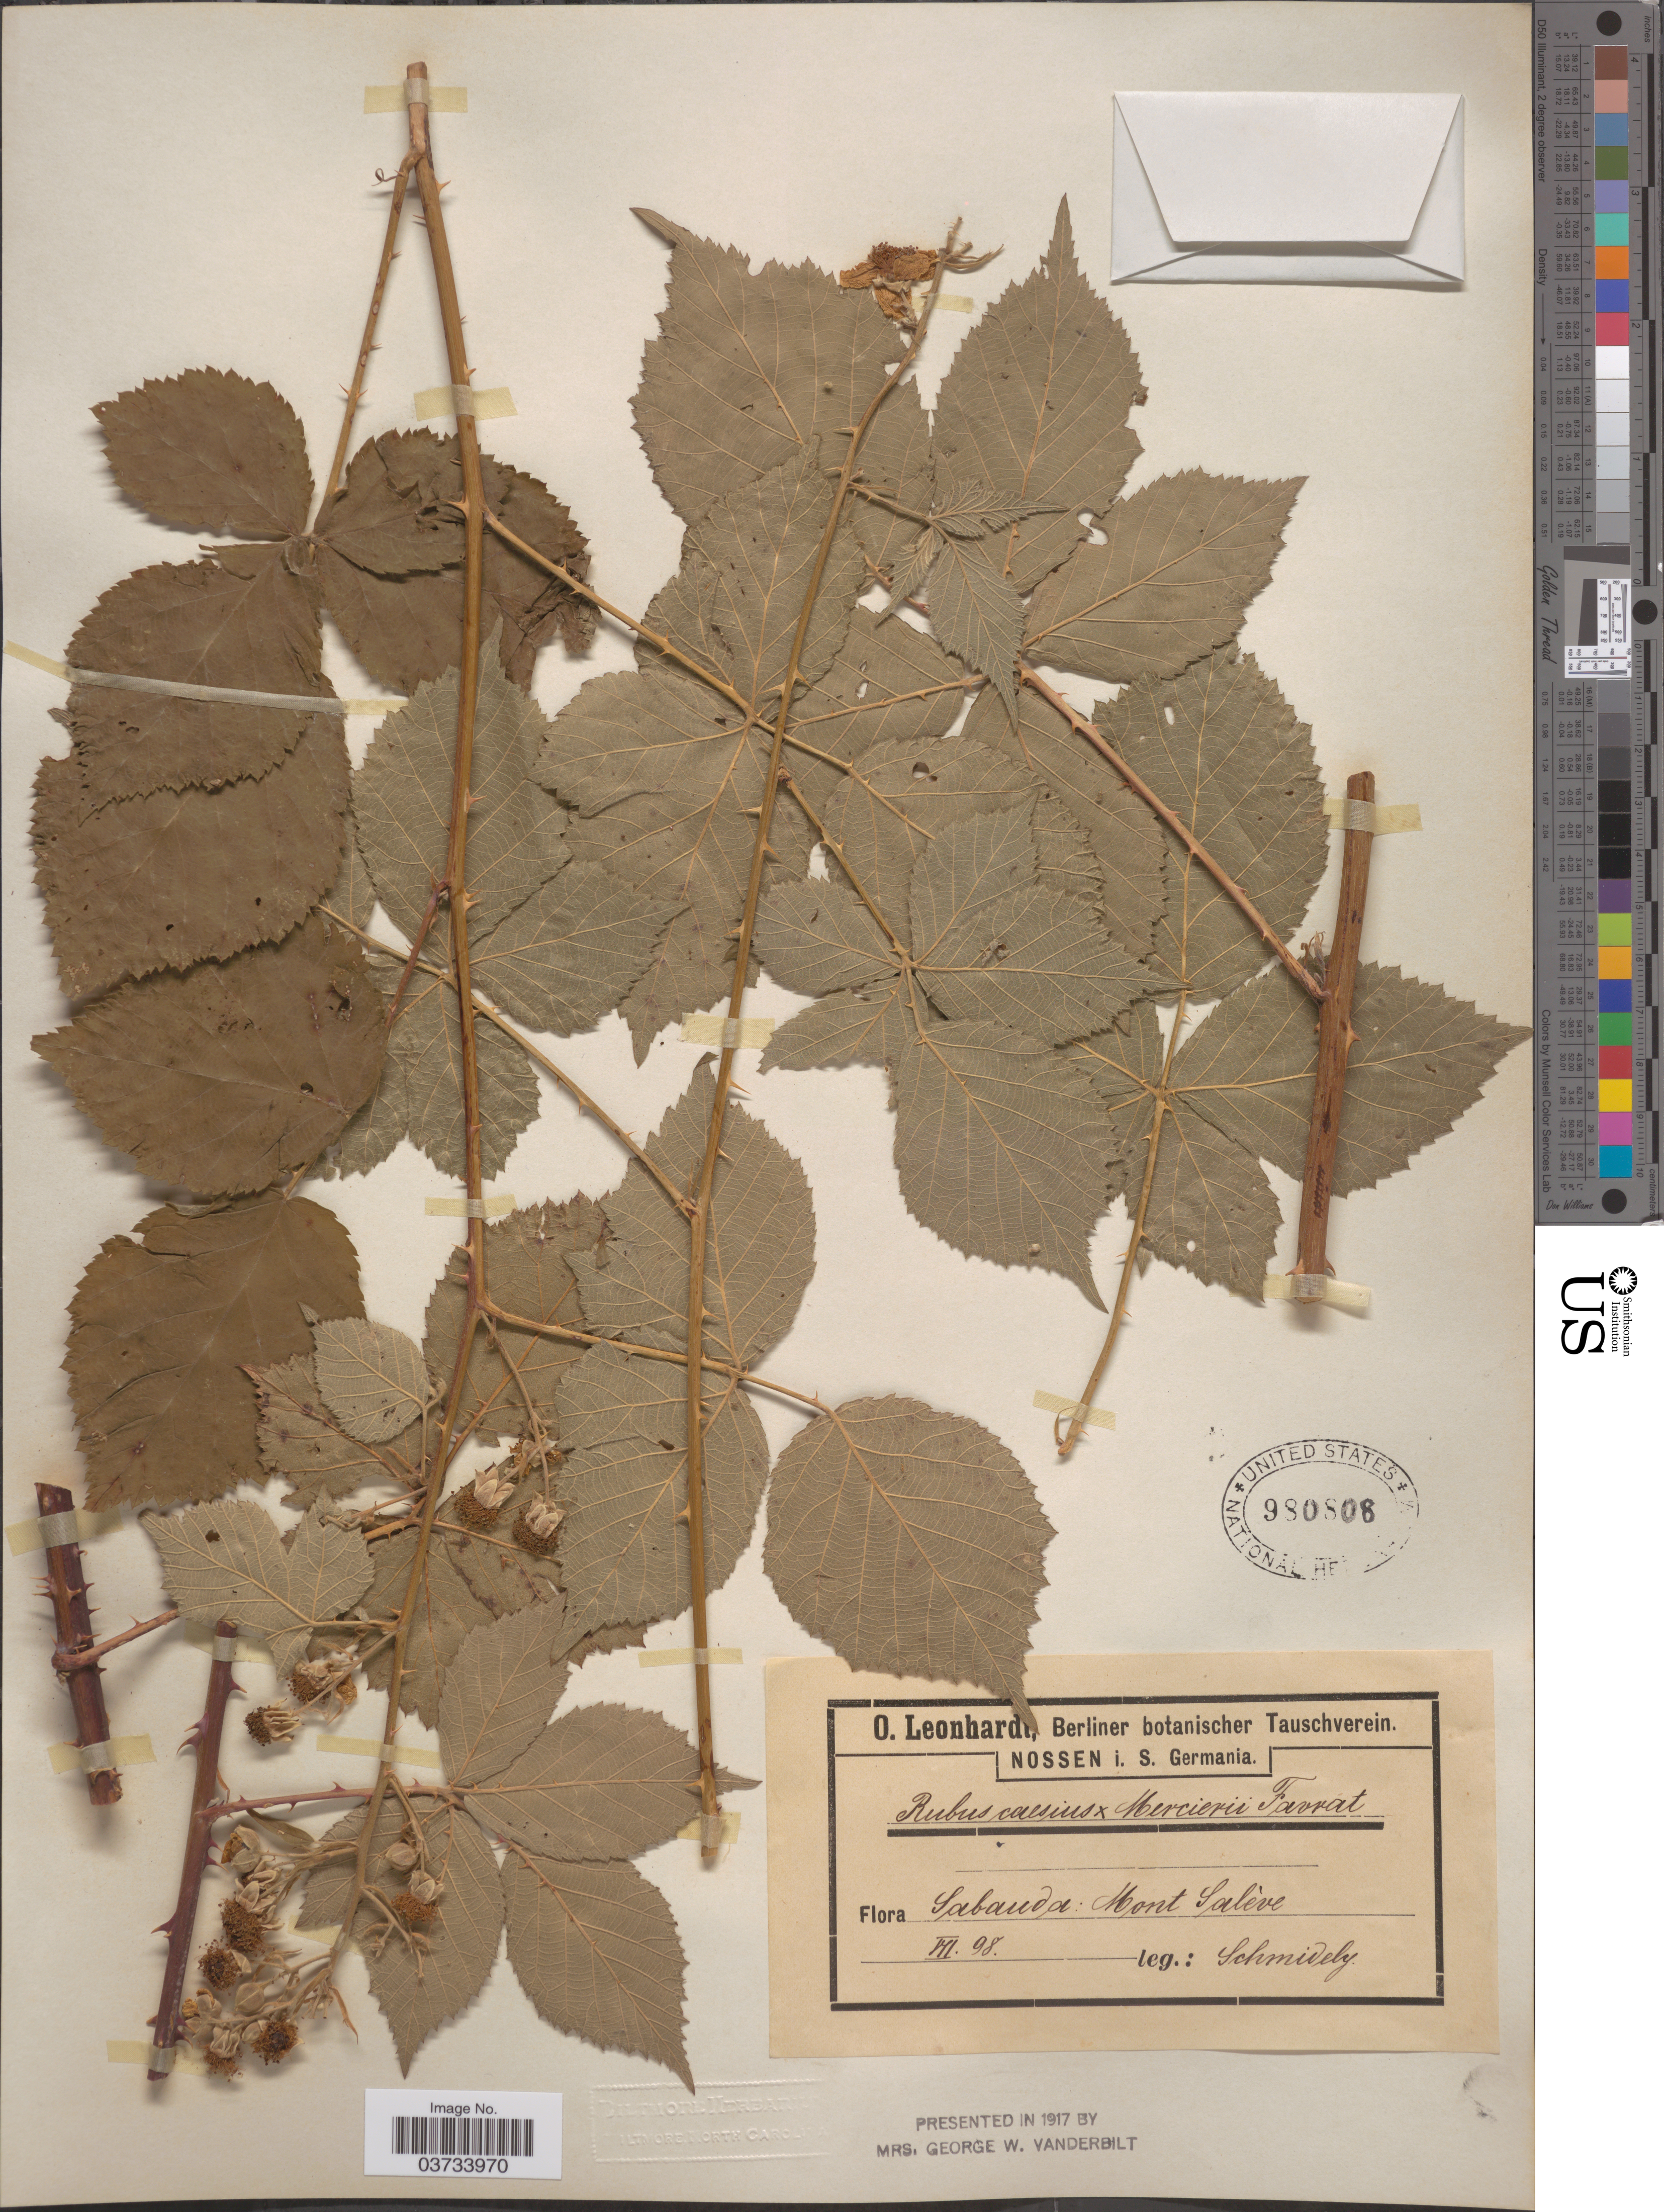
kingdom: Plantae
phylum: Tracheophyta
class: Magnoliopsida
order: Rosales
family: Rosaceae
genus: Rubus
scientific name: Rubus caesius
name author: L.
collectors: Schmidely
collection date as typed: Transcribed d/m/y: /7/98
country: France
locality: Sabauda: Mont Salève.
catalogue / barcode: US 980808